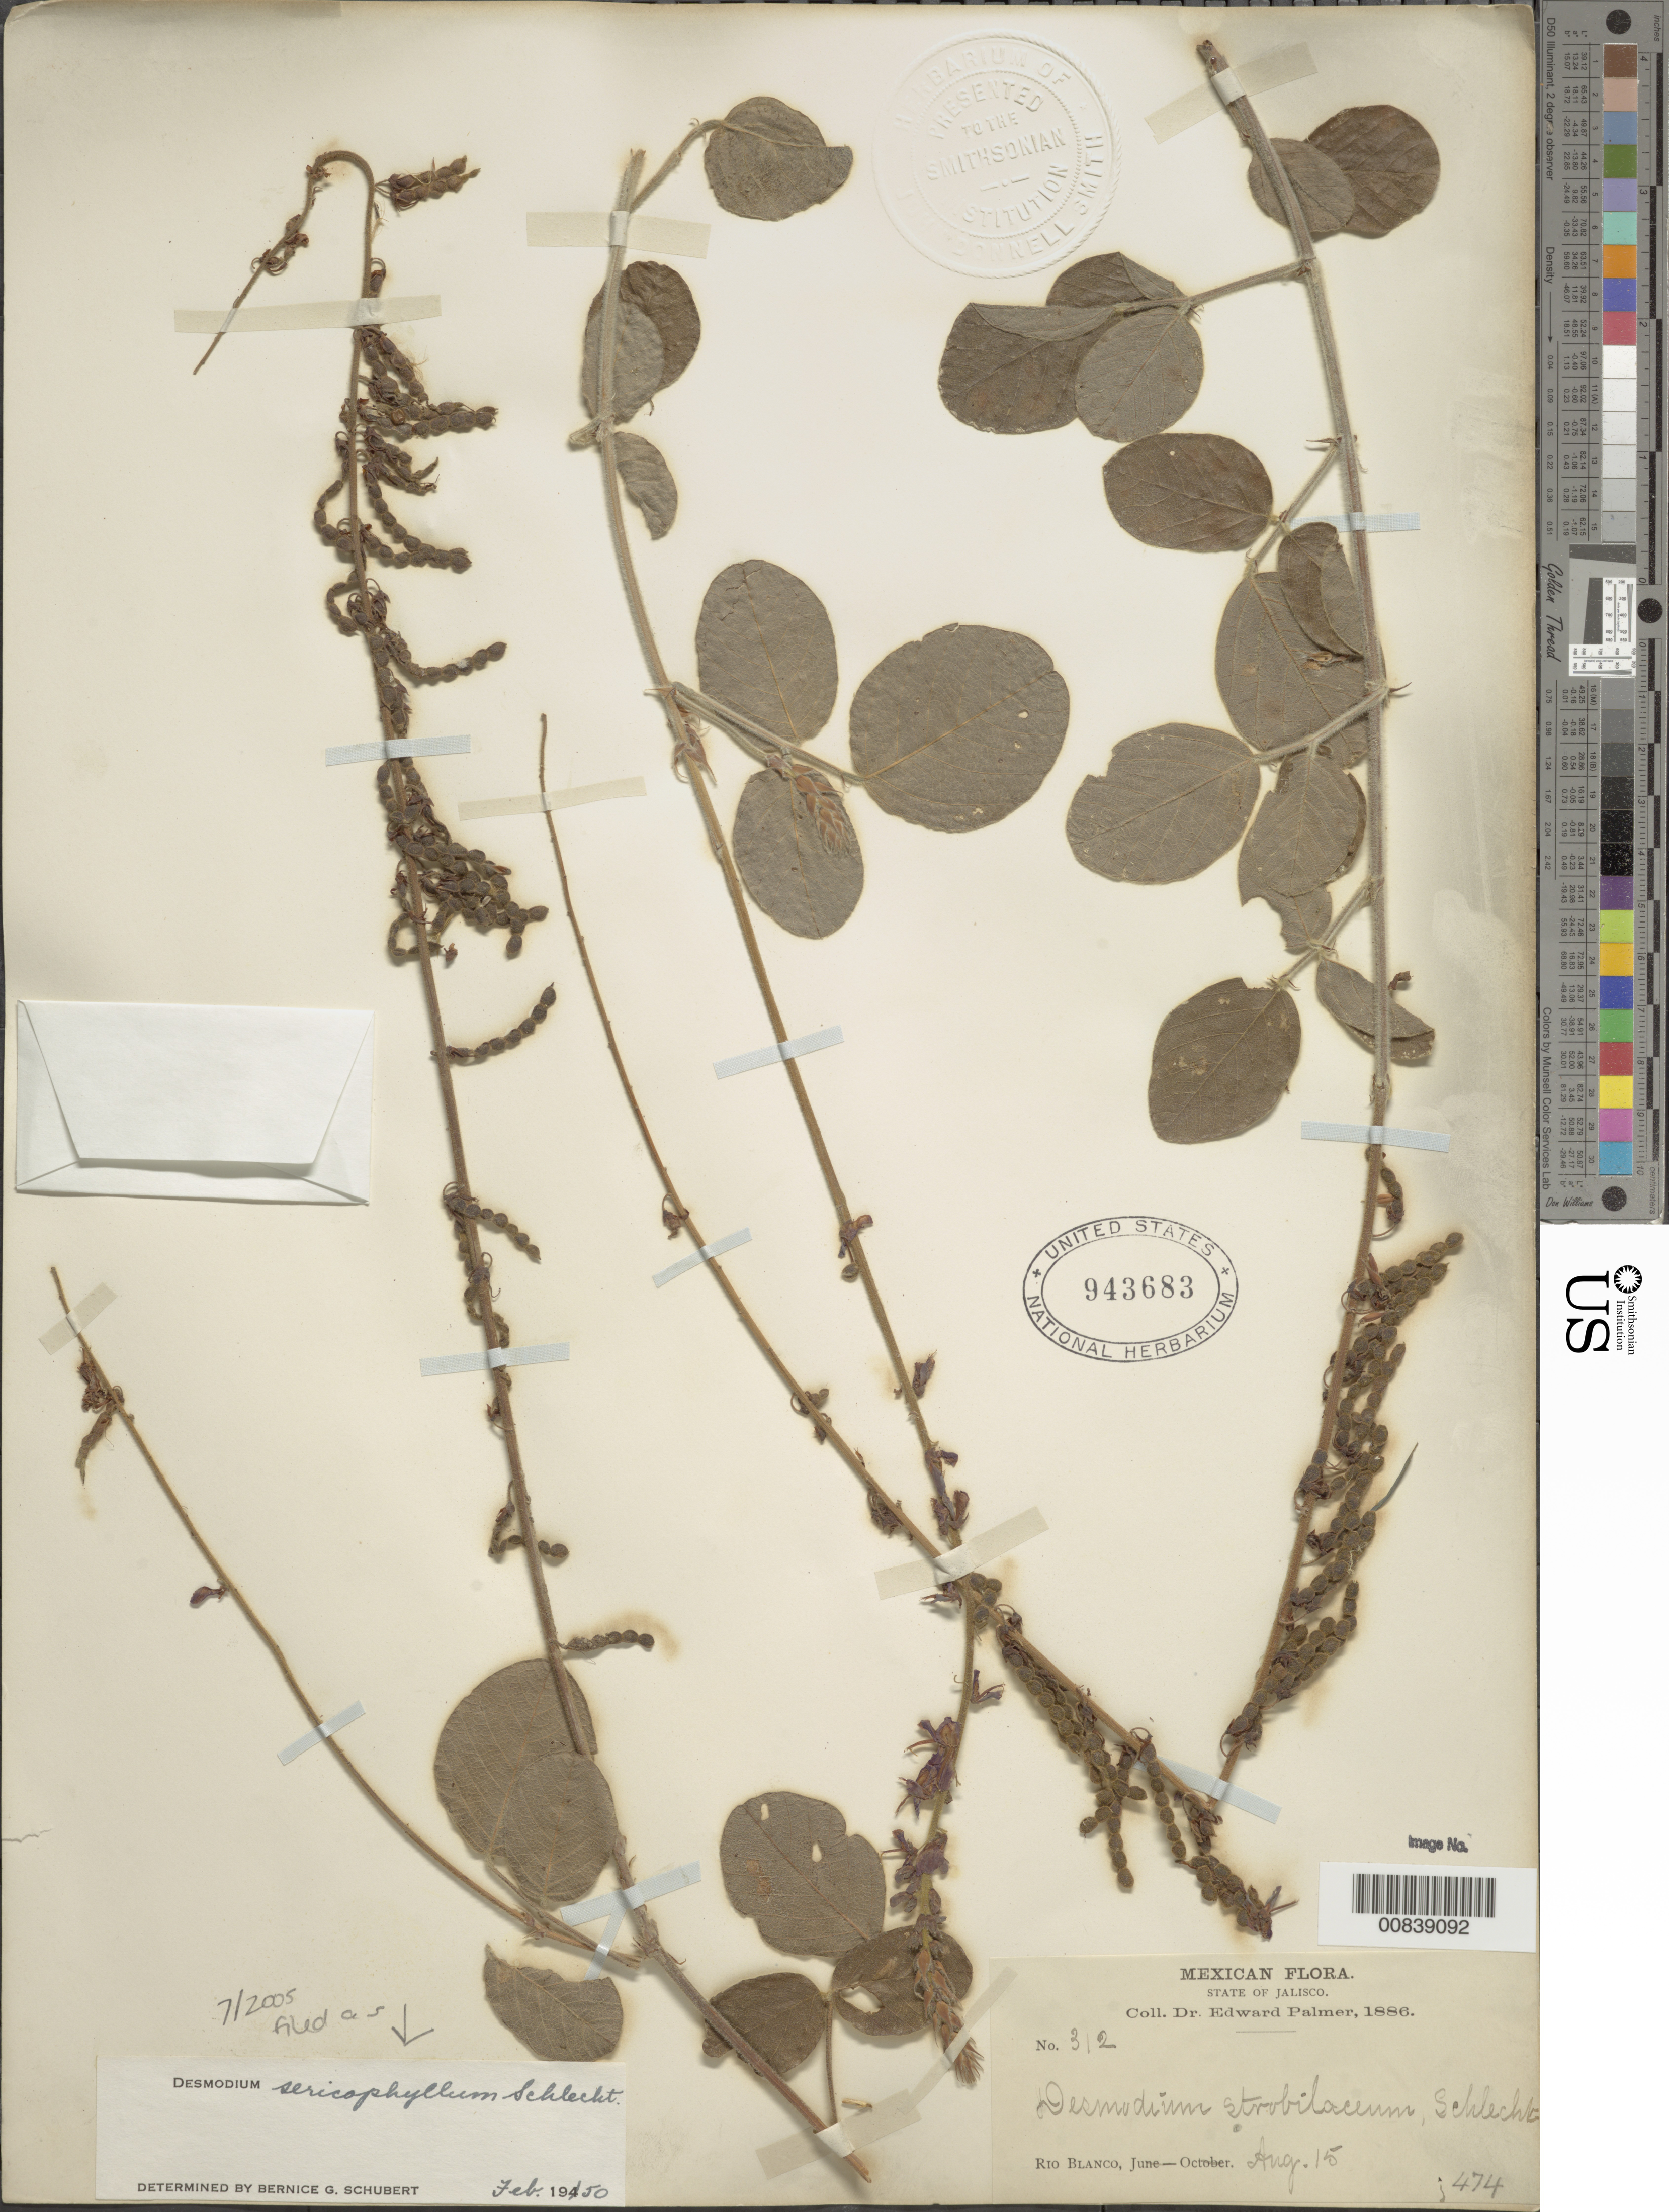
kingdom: Plantae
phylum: Tracheophyta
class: Magnoliopsida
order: Fabales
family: Fabaceae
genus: Desmodium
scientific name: Desmodium sericophyllum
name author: Schltdl.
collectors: E. Palmer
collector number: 312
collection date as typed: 15 Aug 1886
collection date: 1886-08-15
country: Mexico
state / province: Jalisco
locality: Rio Blanco, Jalisco.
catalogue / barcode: US 943683